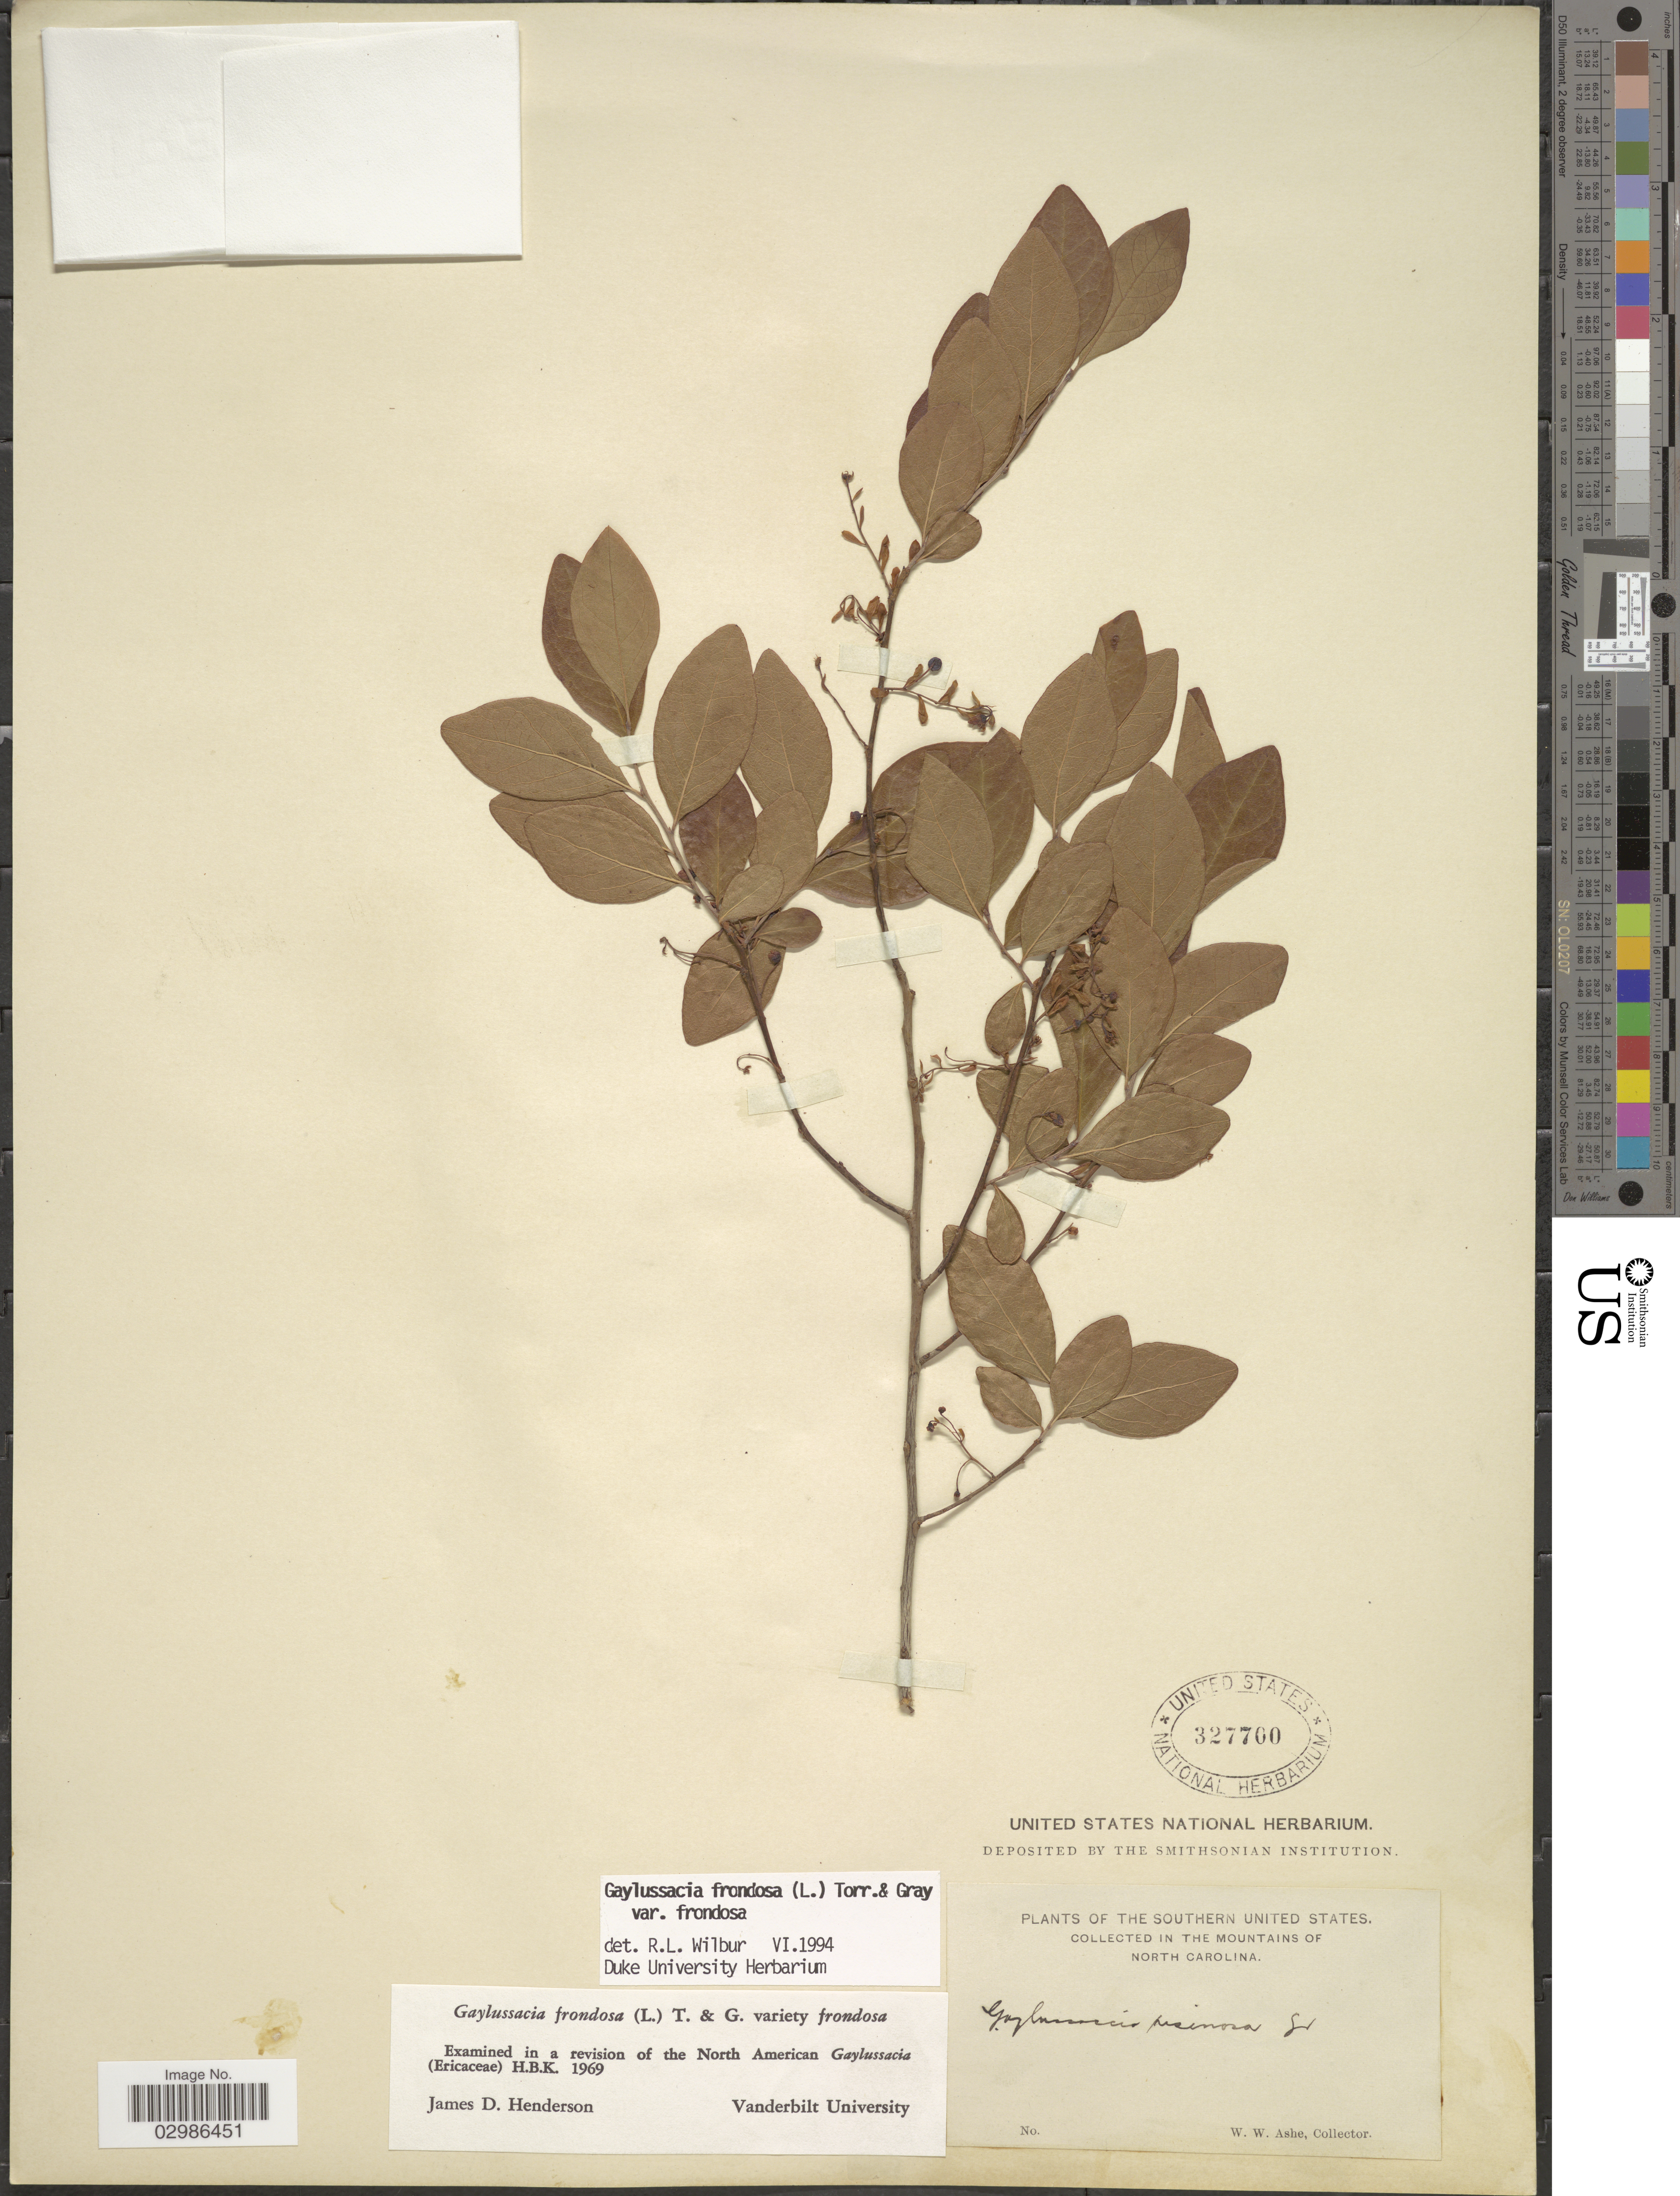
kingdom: Plantae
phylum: Tracheophyta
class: Magnoliopsida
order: Ericales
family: Ericaceae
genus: Gaylussacia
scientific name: Gaylussacia frondosa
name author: (L.) Torr. & A. Gray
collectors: W. W. Ashe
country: United States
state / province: North Carolina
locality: Southern United States. In the mountains of North Carolina.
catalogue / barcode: US 327700